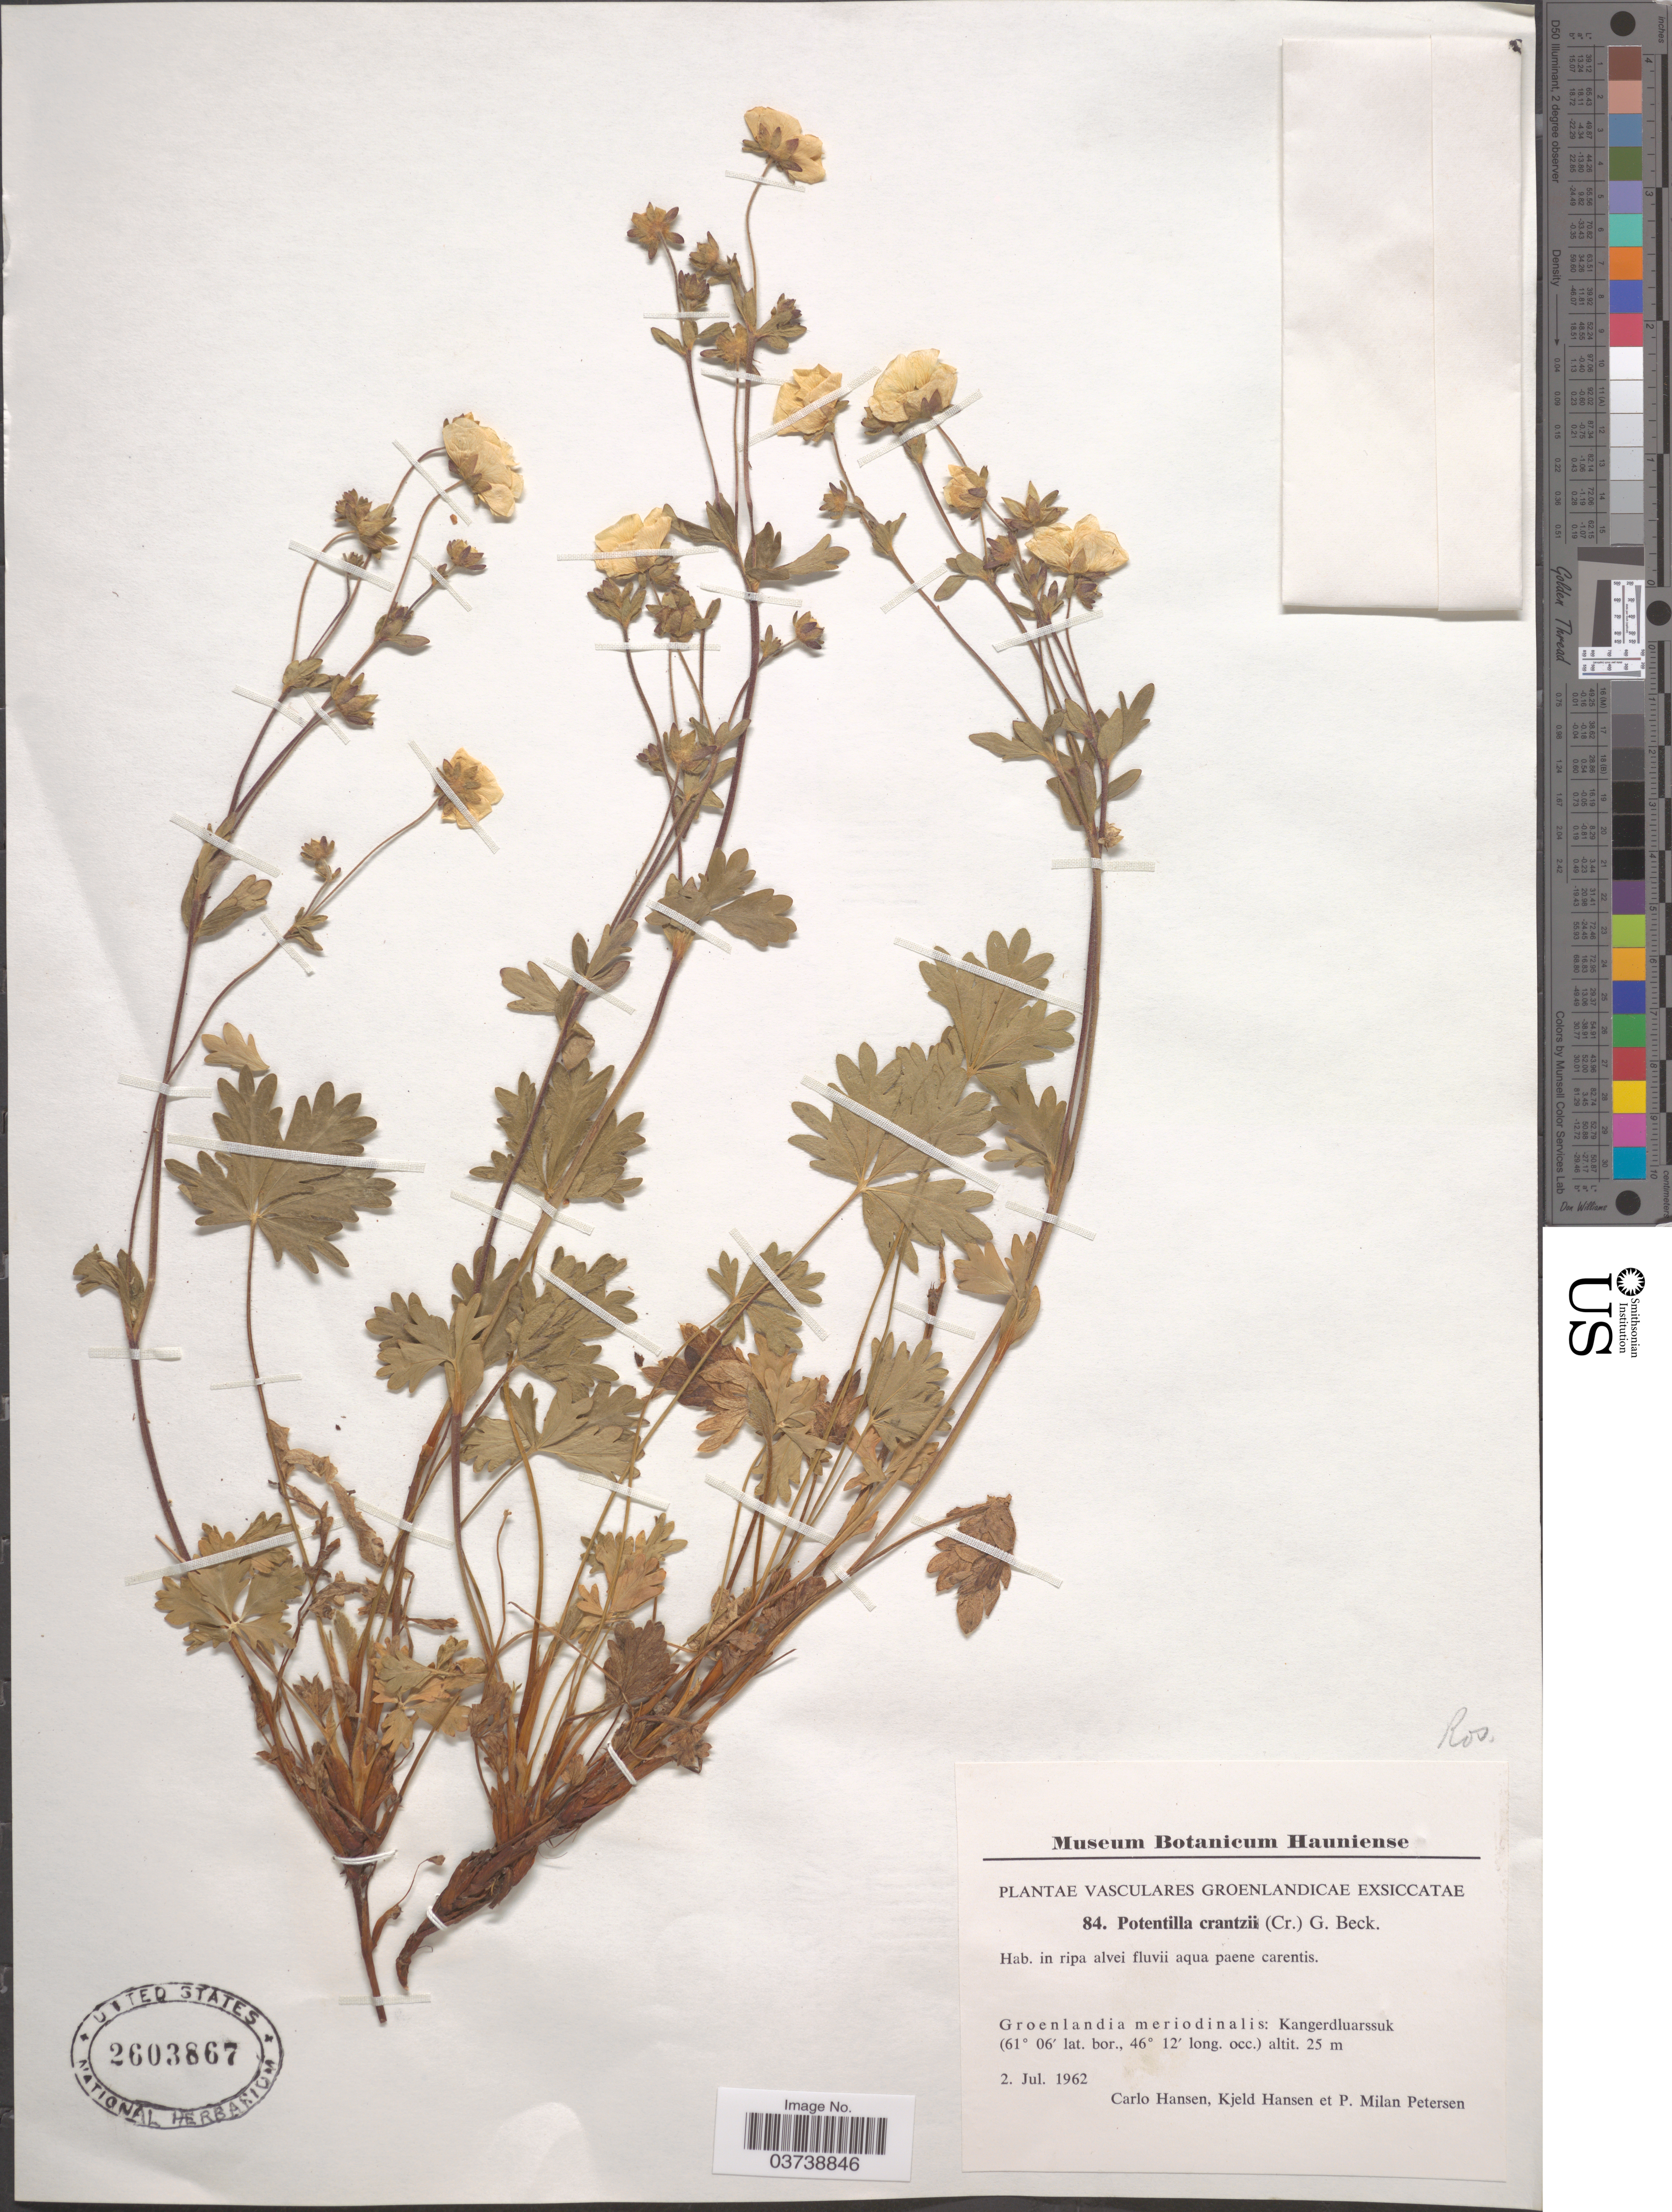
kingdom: Plantae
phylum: Tracheophyta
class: Magnoliopsida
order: Rosales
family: Rosaceae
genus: Potentilla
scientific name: Potentilla crantzii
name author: (Crantz) Beck ex Fritsch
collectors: C. Hansen, K. Hansen & P. Petersen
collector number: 84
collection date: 1962-07-02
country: Greenland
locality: Groenlandia meridionalis: Kangerdluarssuk.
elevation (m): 25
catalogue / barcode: US 2603867